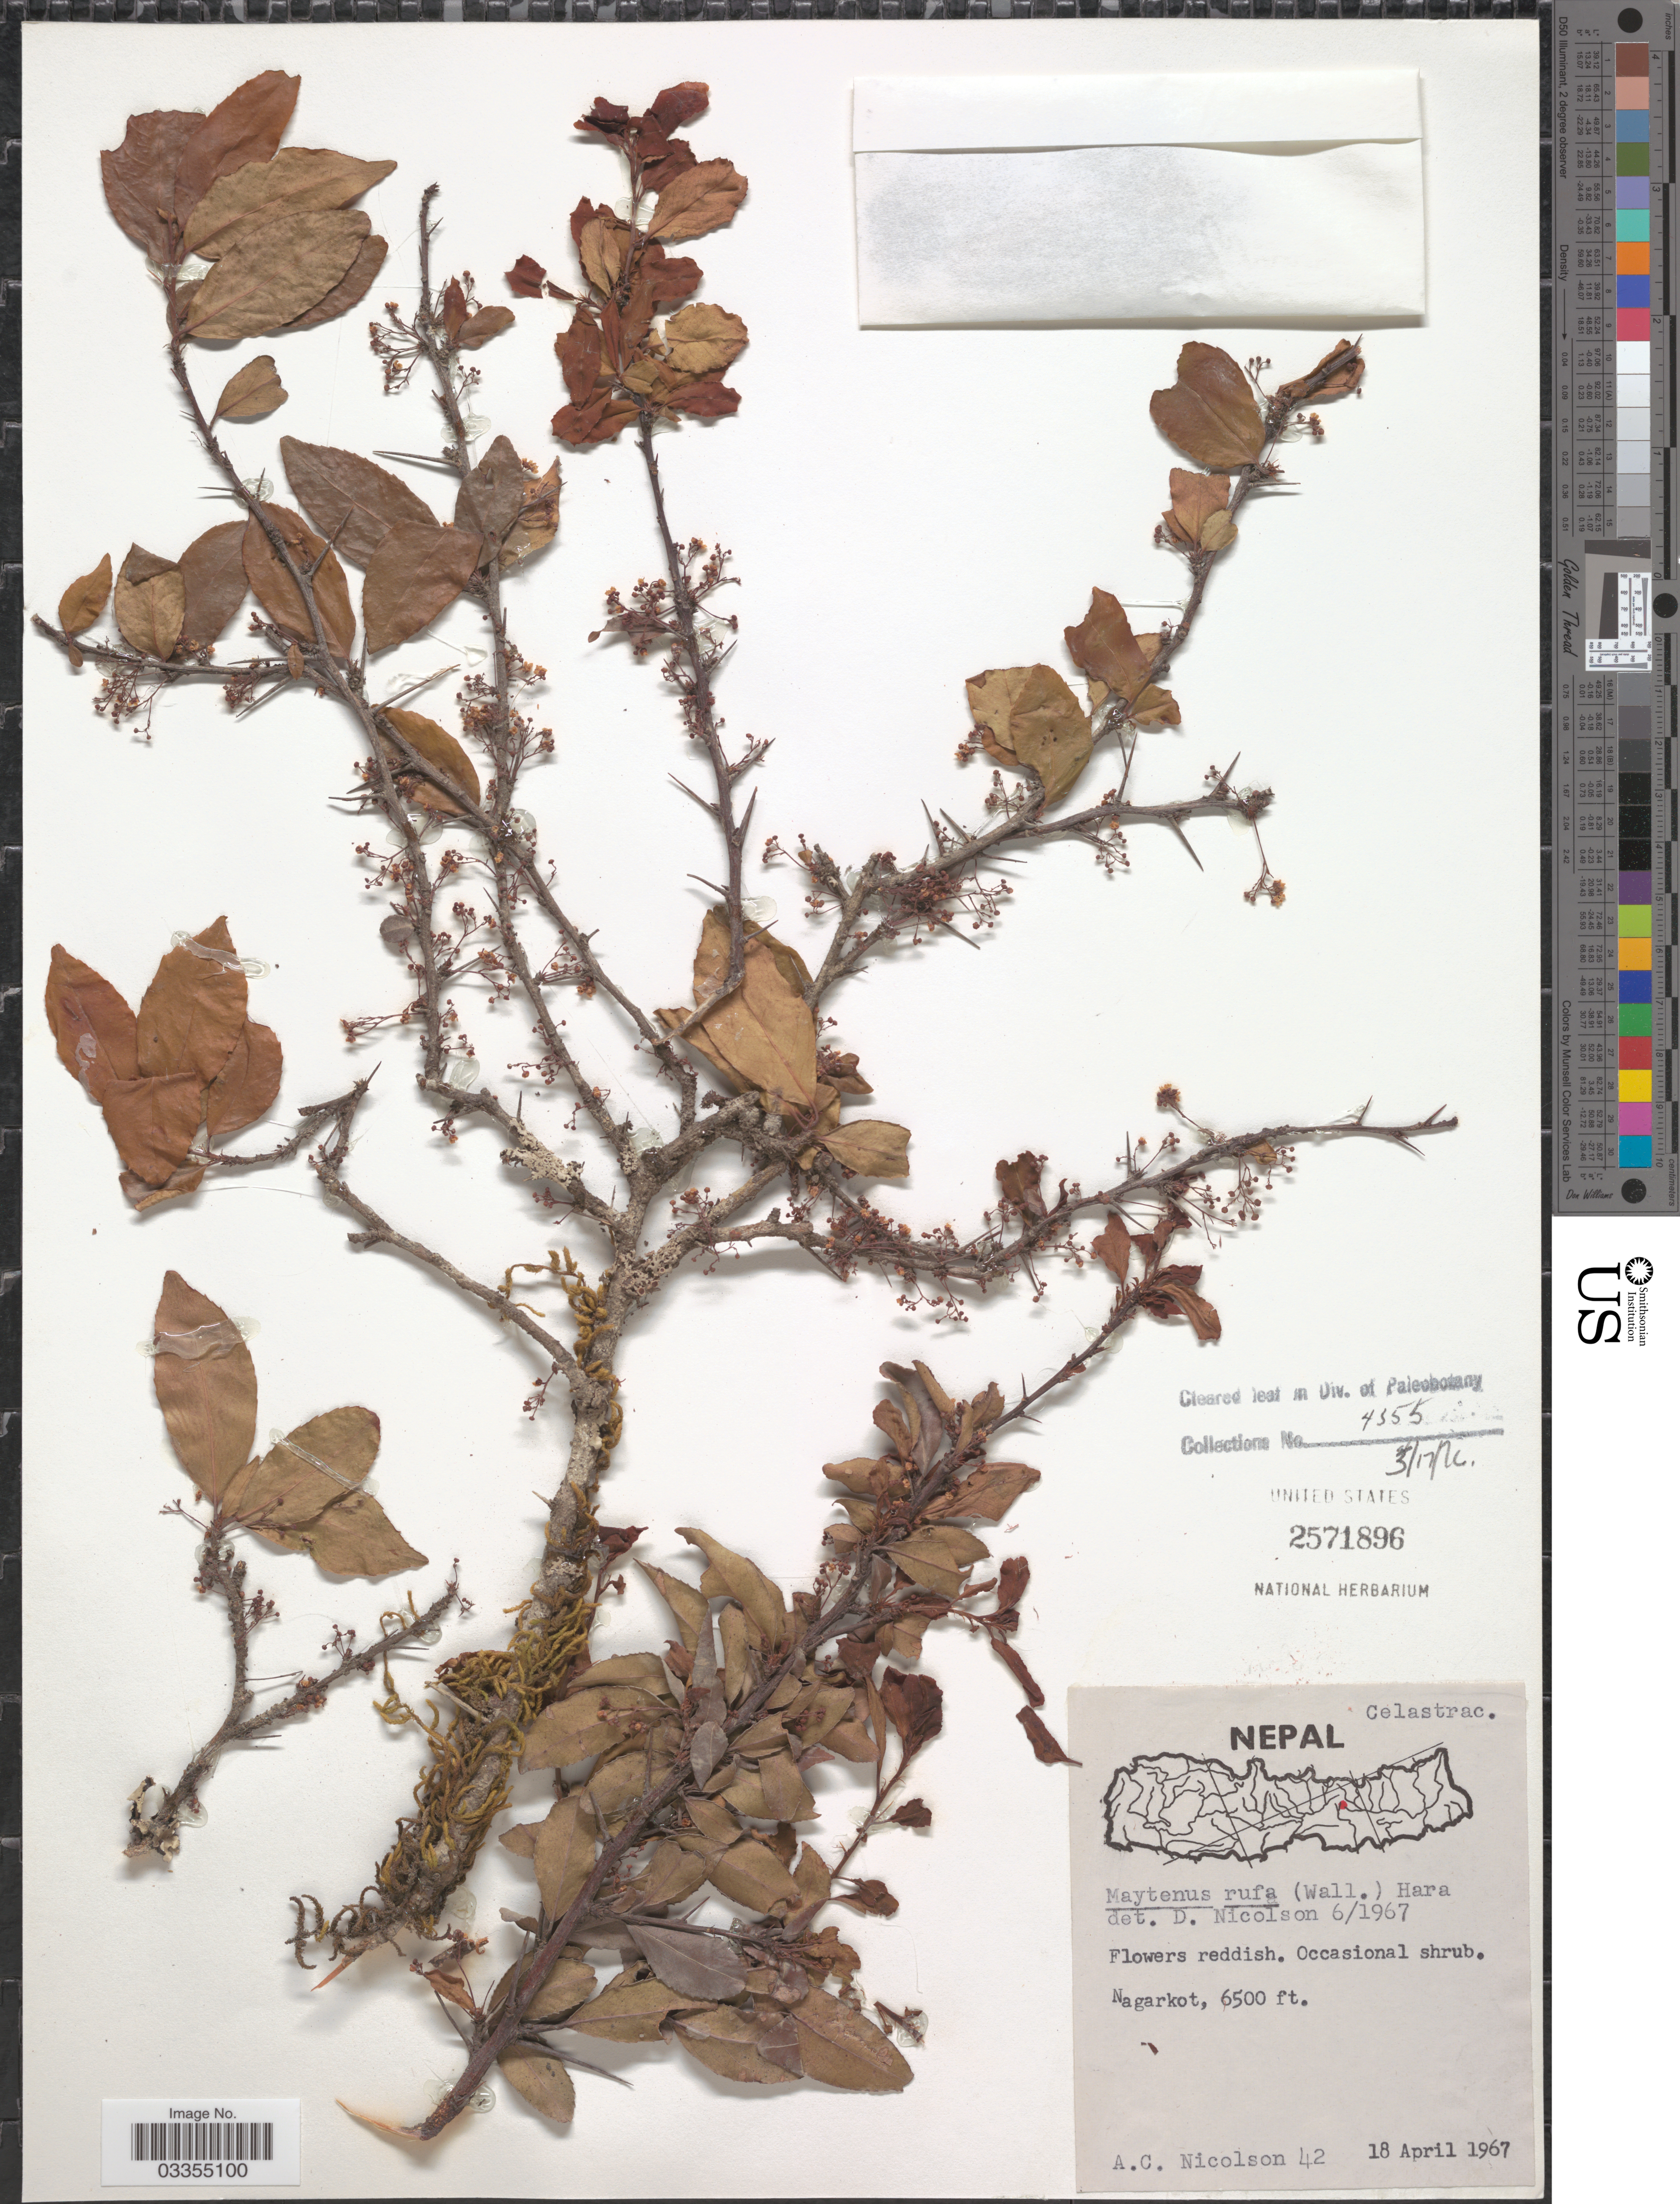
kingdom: Plantae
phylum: Tracheophyta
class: Magnoliopsida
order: Celastrales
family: Celastraceae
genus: Gymnosporia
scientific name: Gymnosporia rufa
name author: (Wall.) Hook. f.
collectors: A. C. Nicolson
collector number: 42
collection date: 1967-04-18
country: Nepal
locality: Nagarkot.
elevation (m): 1981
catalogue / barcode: US 2571896